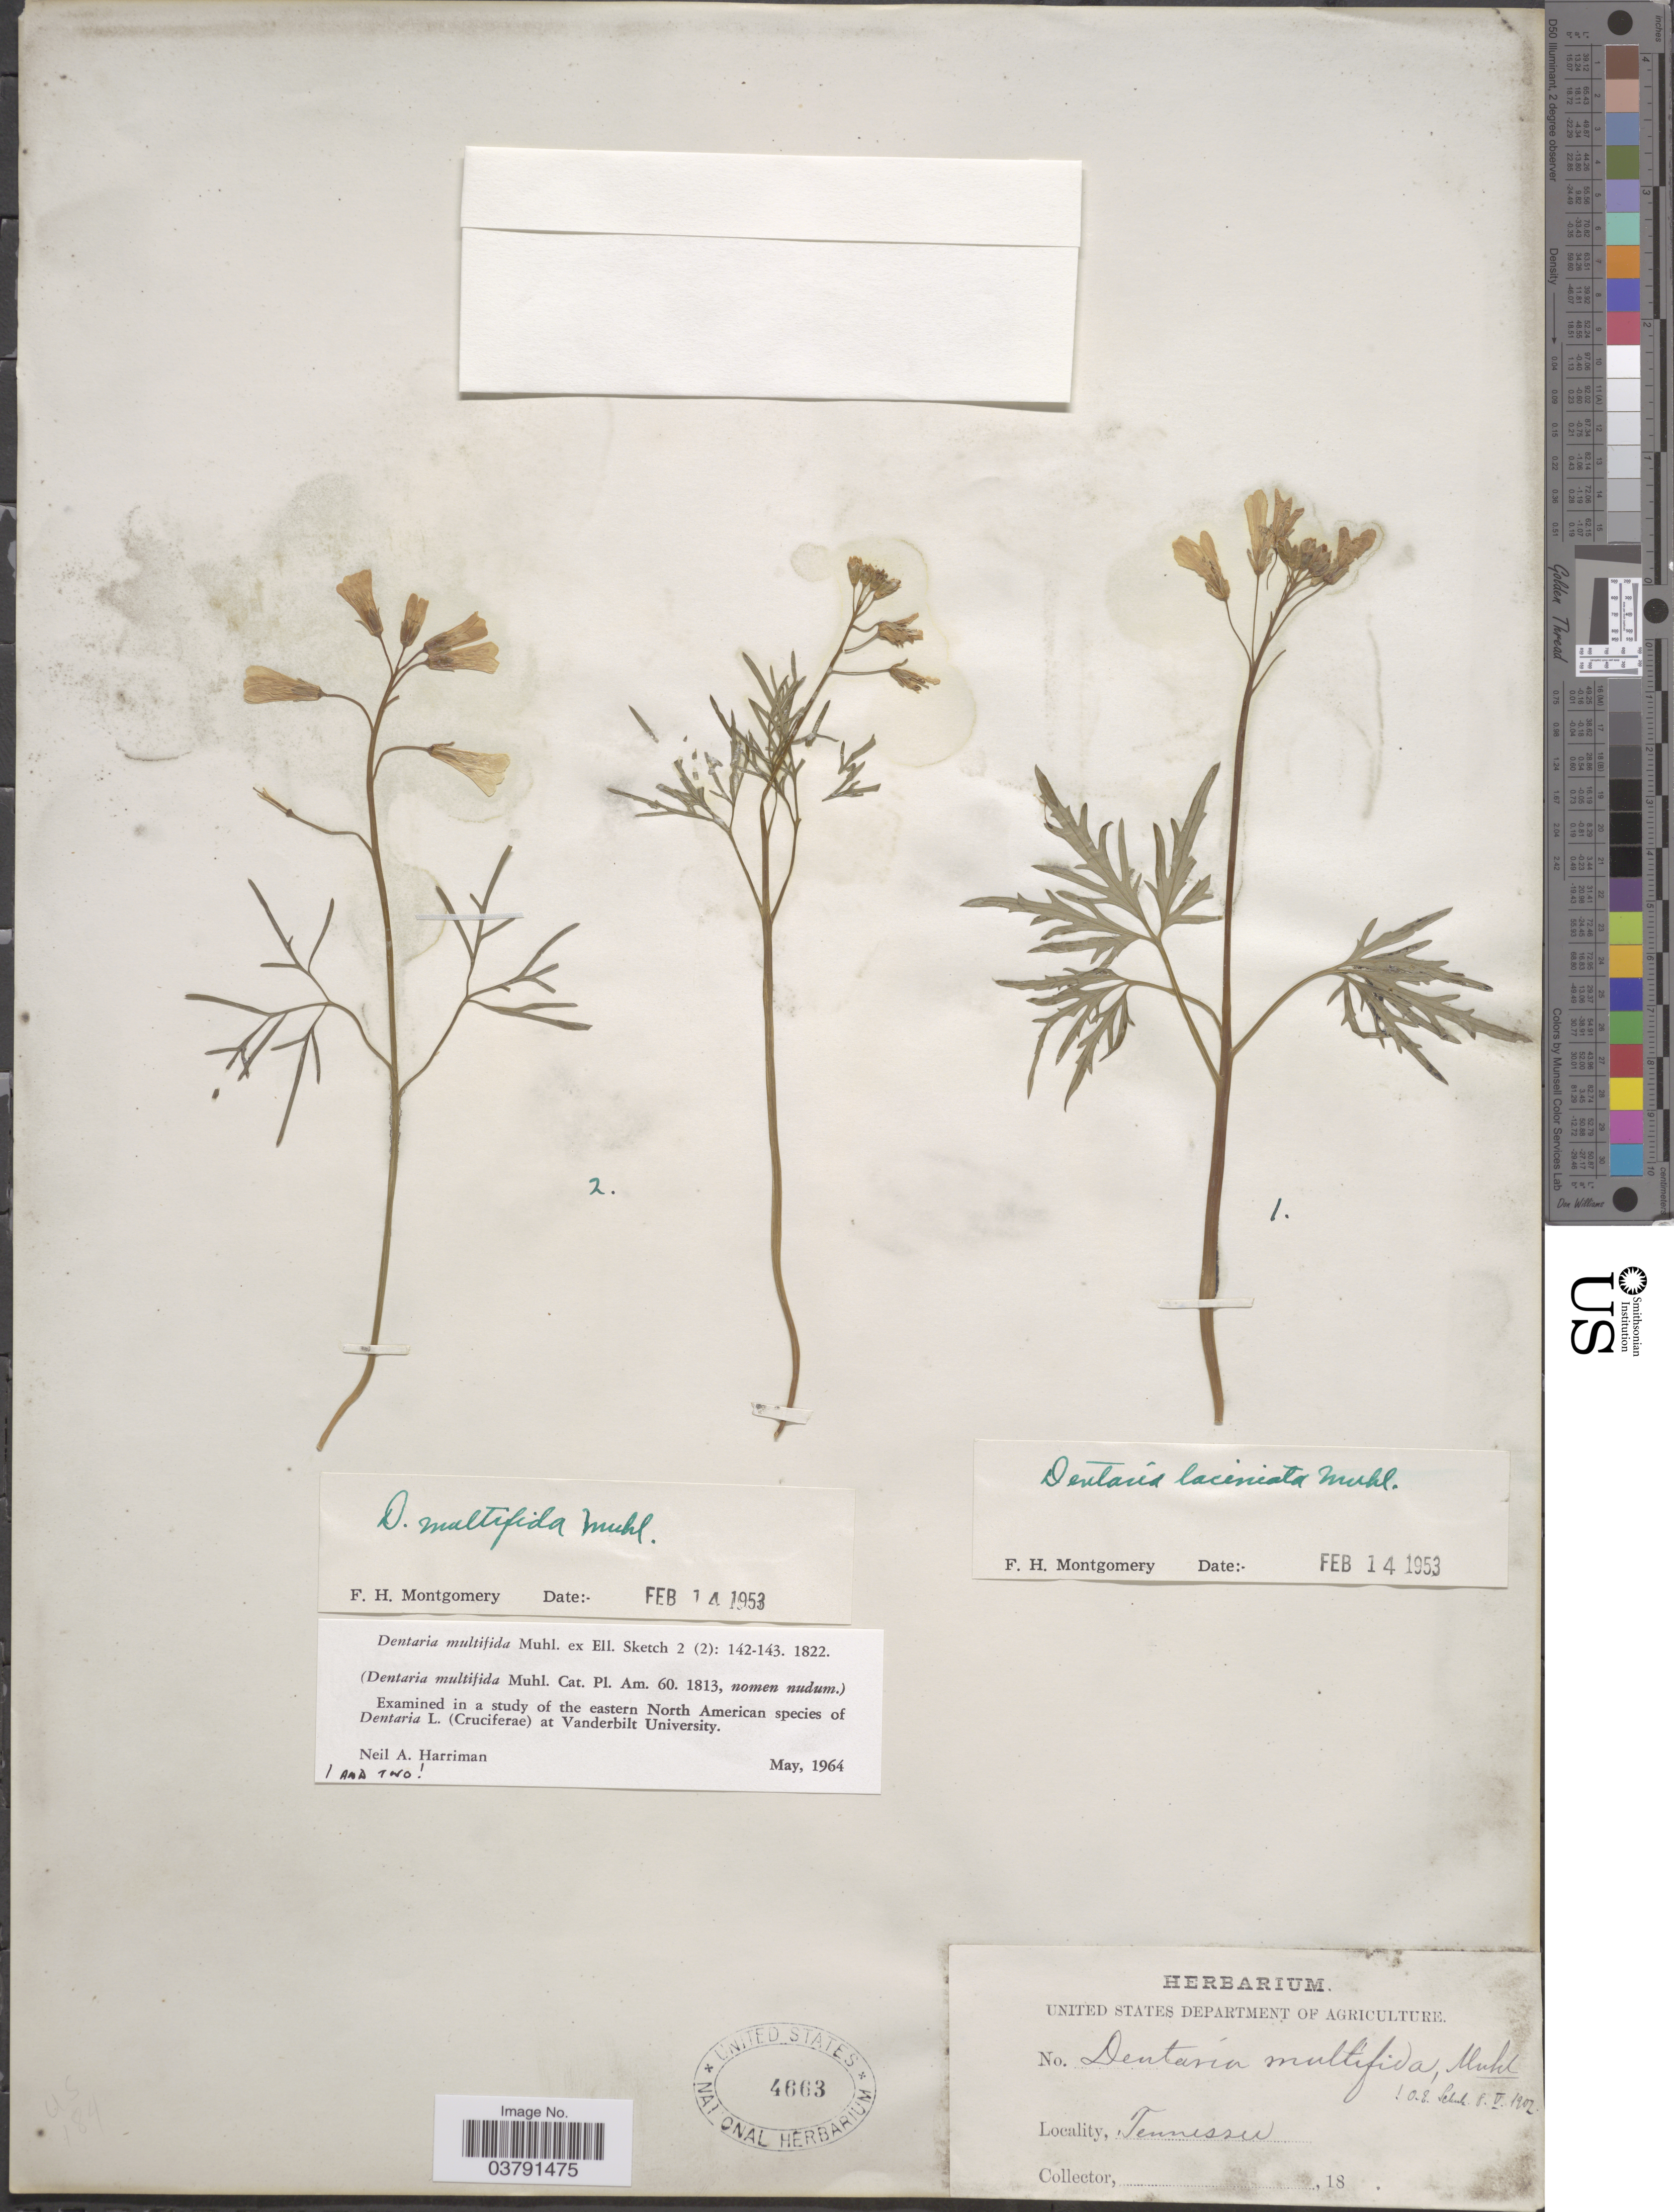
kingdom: Plantae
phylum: Tracheophyta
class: Magnoliopsida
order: Brassicales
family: Brassicaceae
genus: Dentaria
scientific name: Dentaria multifida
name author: Muhl. ex Elliott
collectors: Facchini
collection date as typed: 18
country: United States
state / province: Tennessee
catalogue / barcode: US 4663